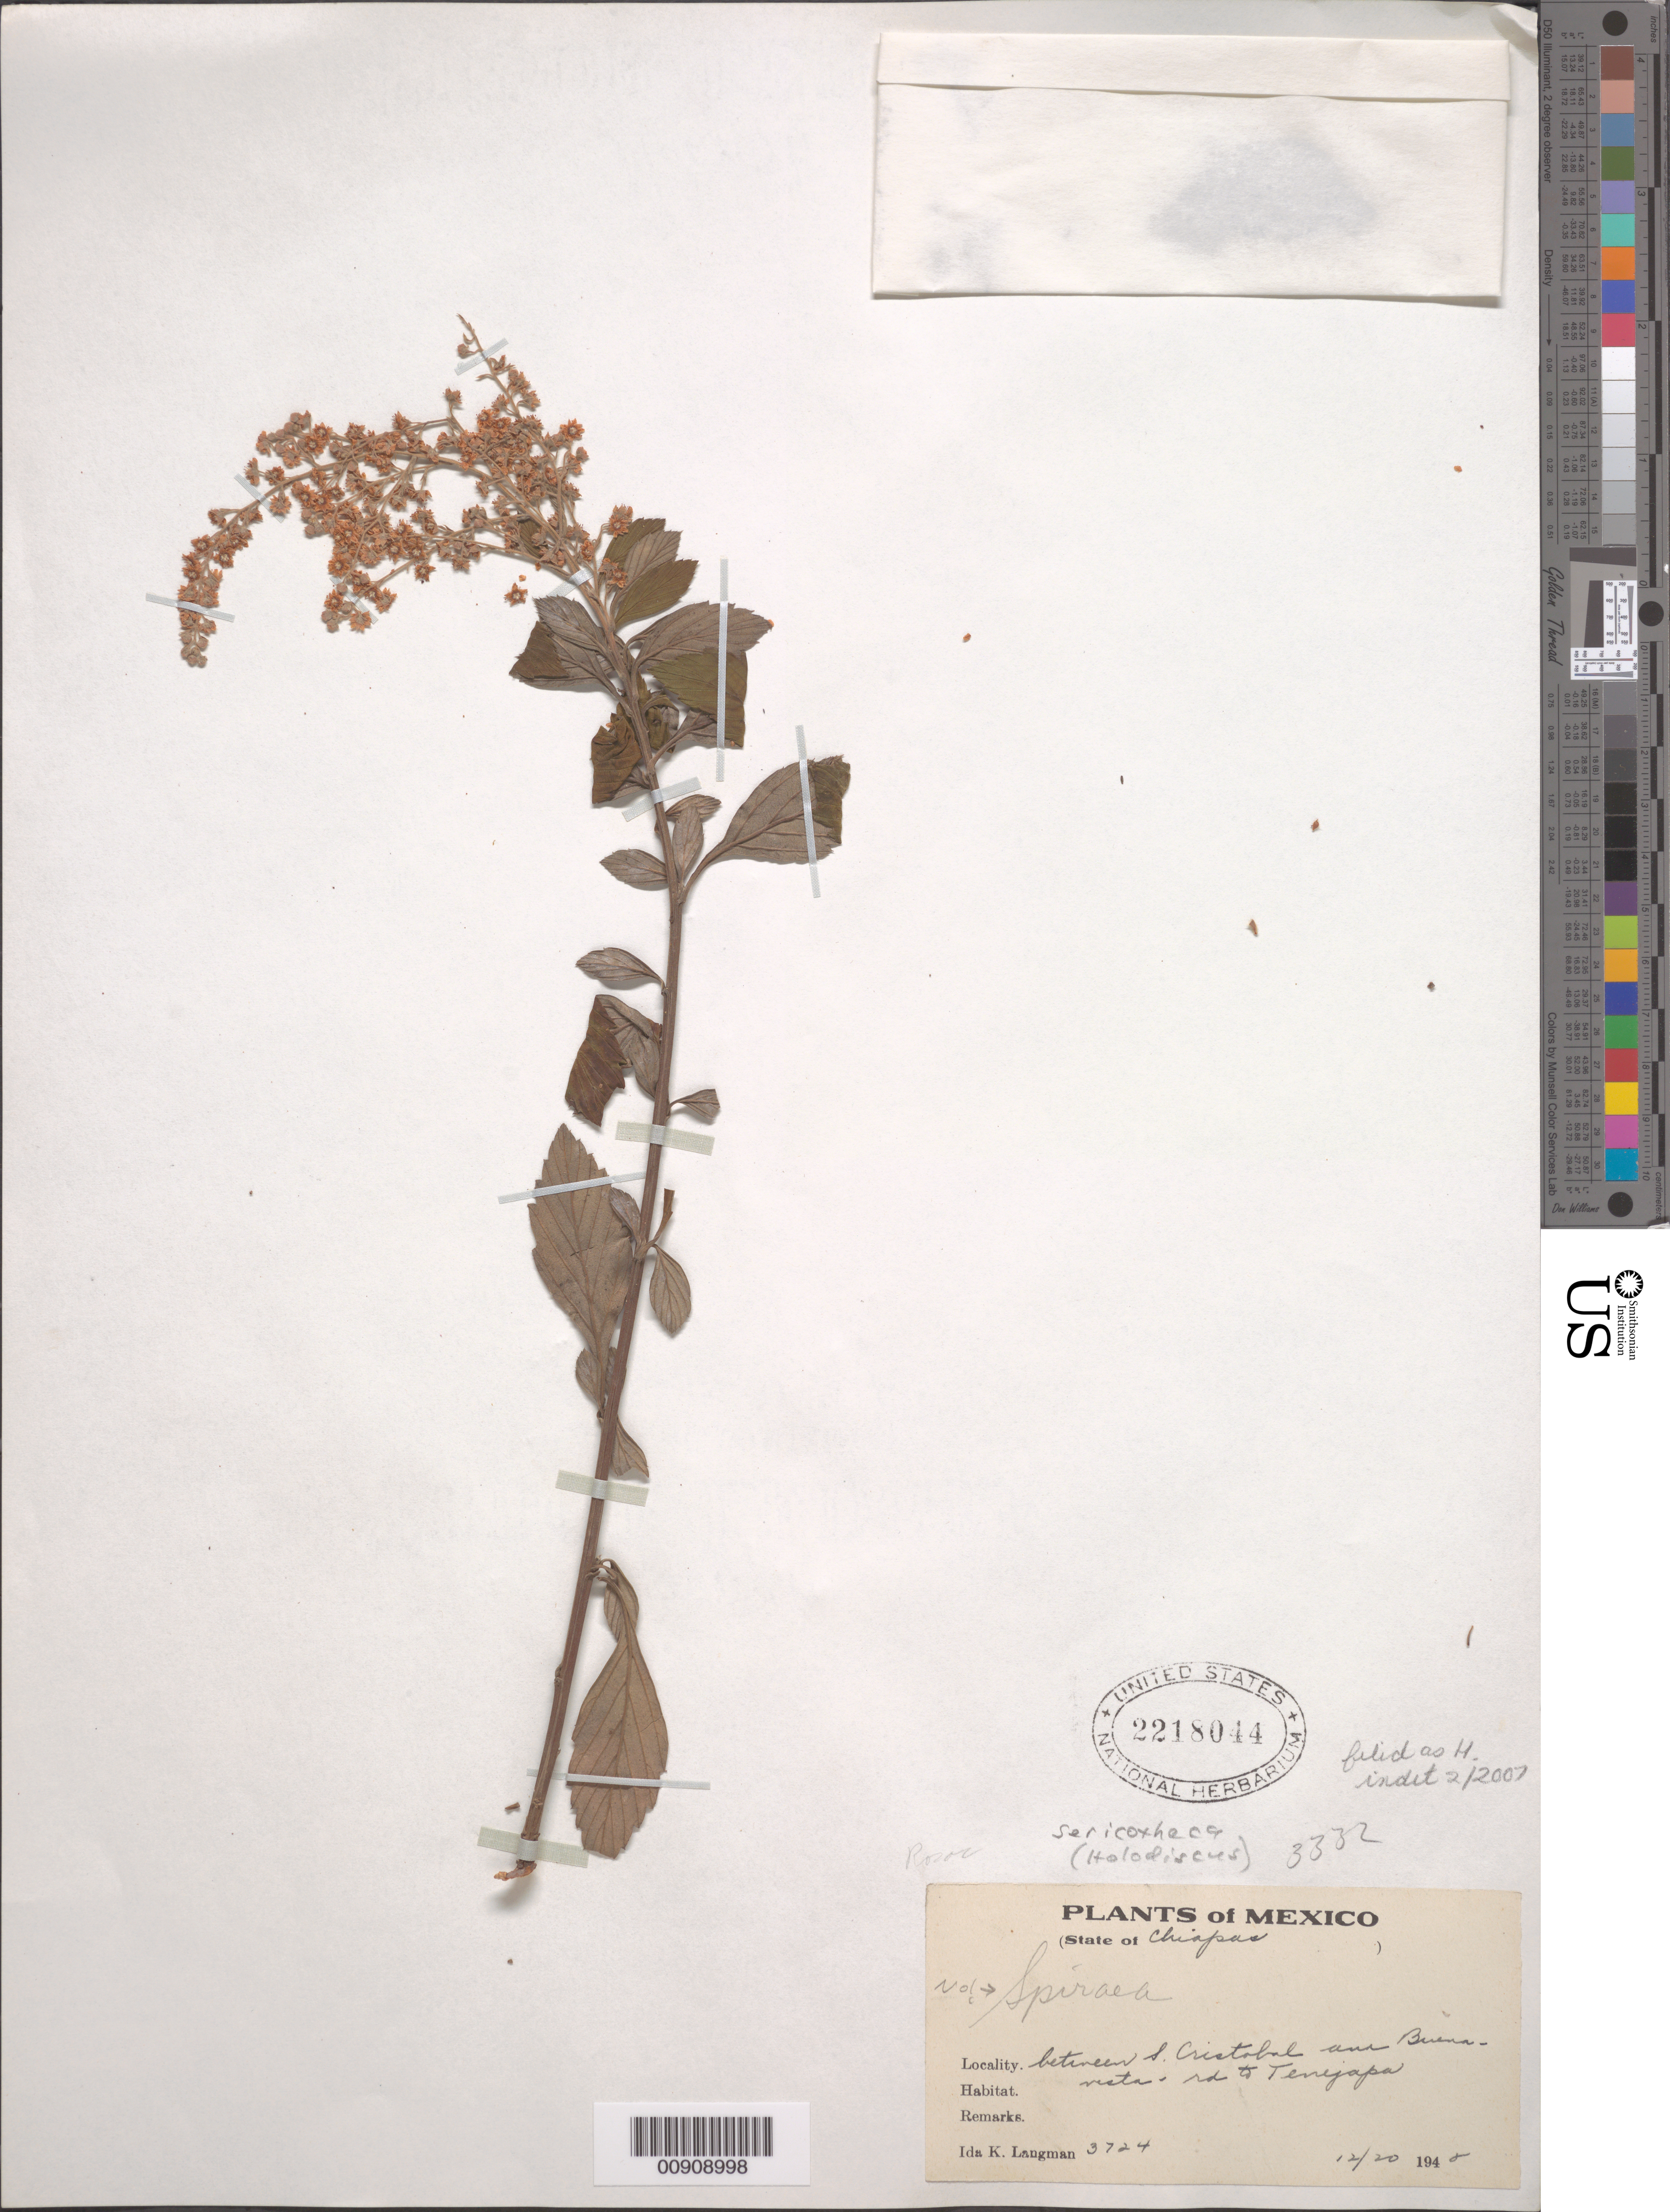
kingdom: Plantae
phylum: Tracheophyta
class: Magnoliopsida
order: Rosales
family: Rosaceae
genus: Holodiscus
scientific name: Holodiscus sp.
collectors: I. K. Langman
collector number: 3724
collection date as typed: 20 Dec 1948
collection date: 1948-12-20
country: Mexico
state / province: Chiapas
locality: Between S. Cristóbal and Buenavista - rd. to Tenejapa.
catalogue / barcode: US 2218044